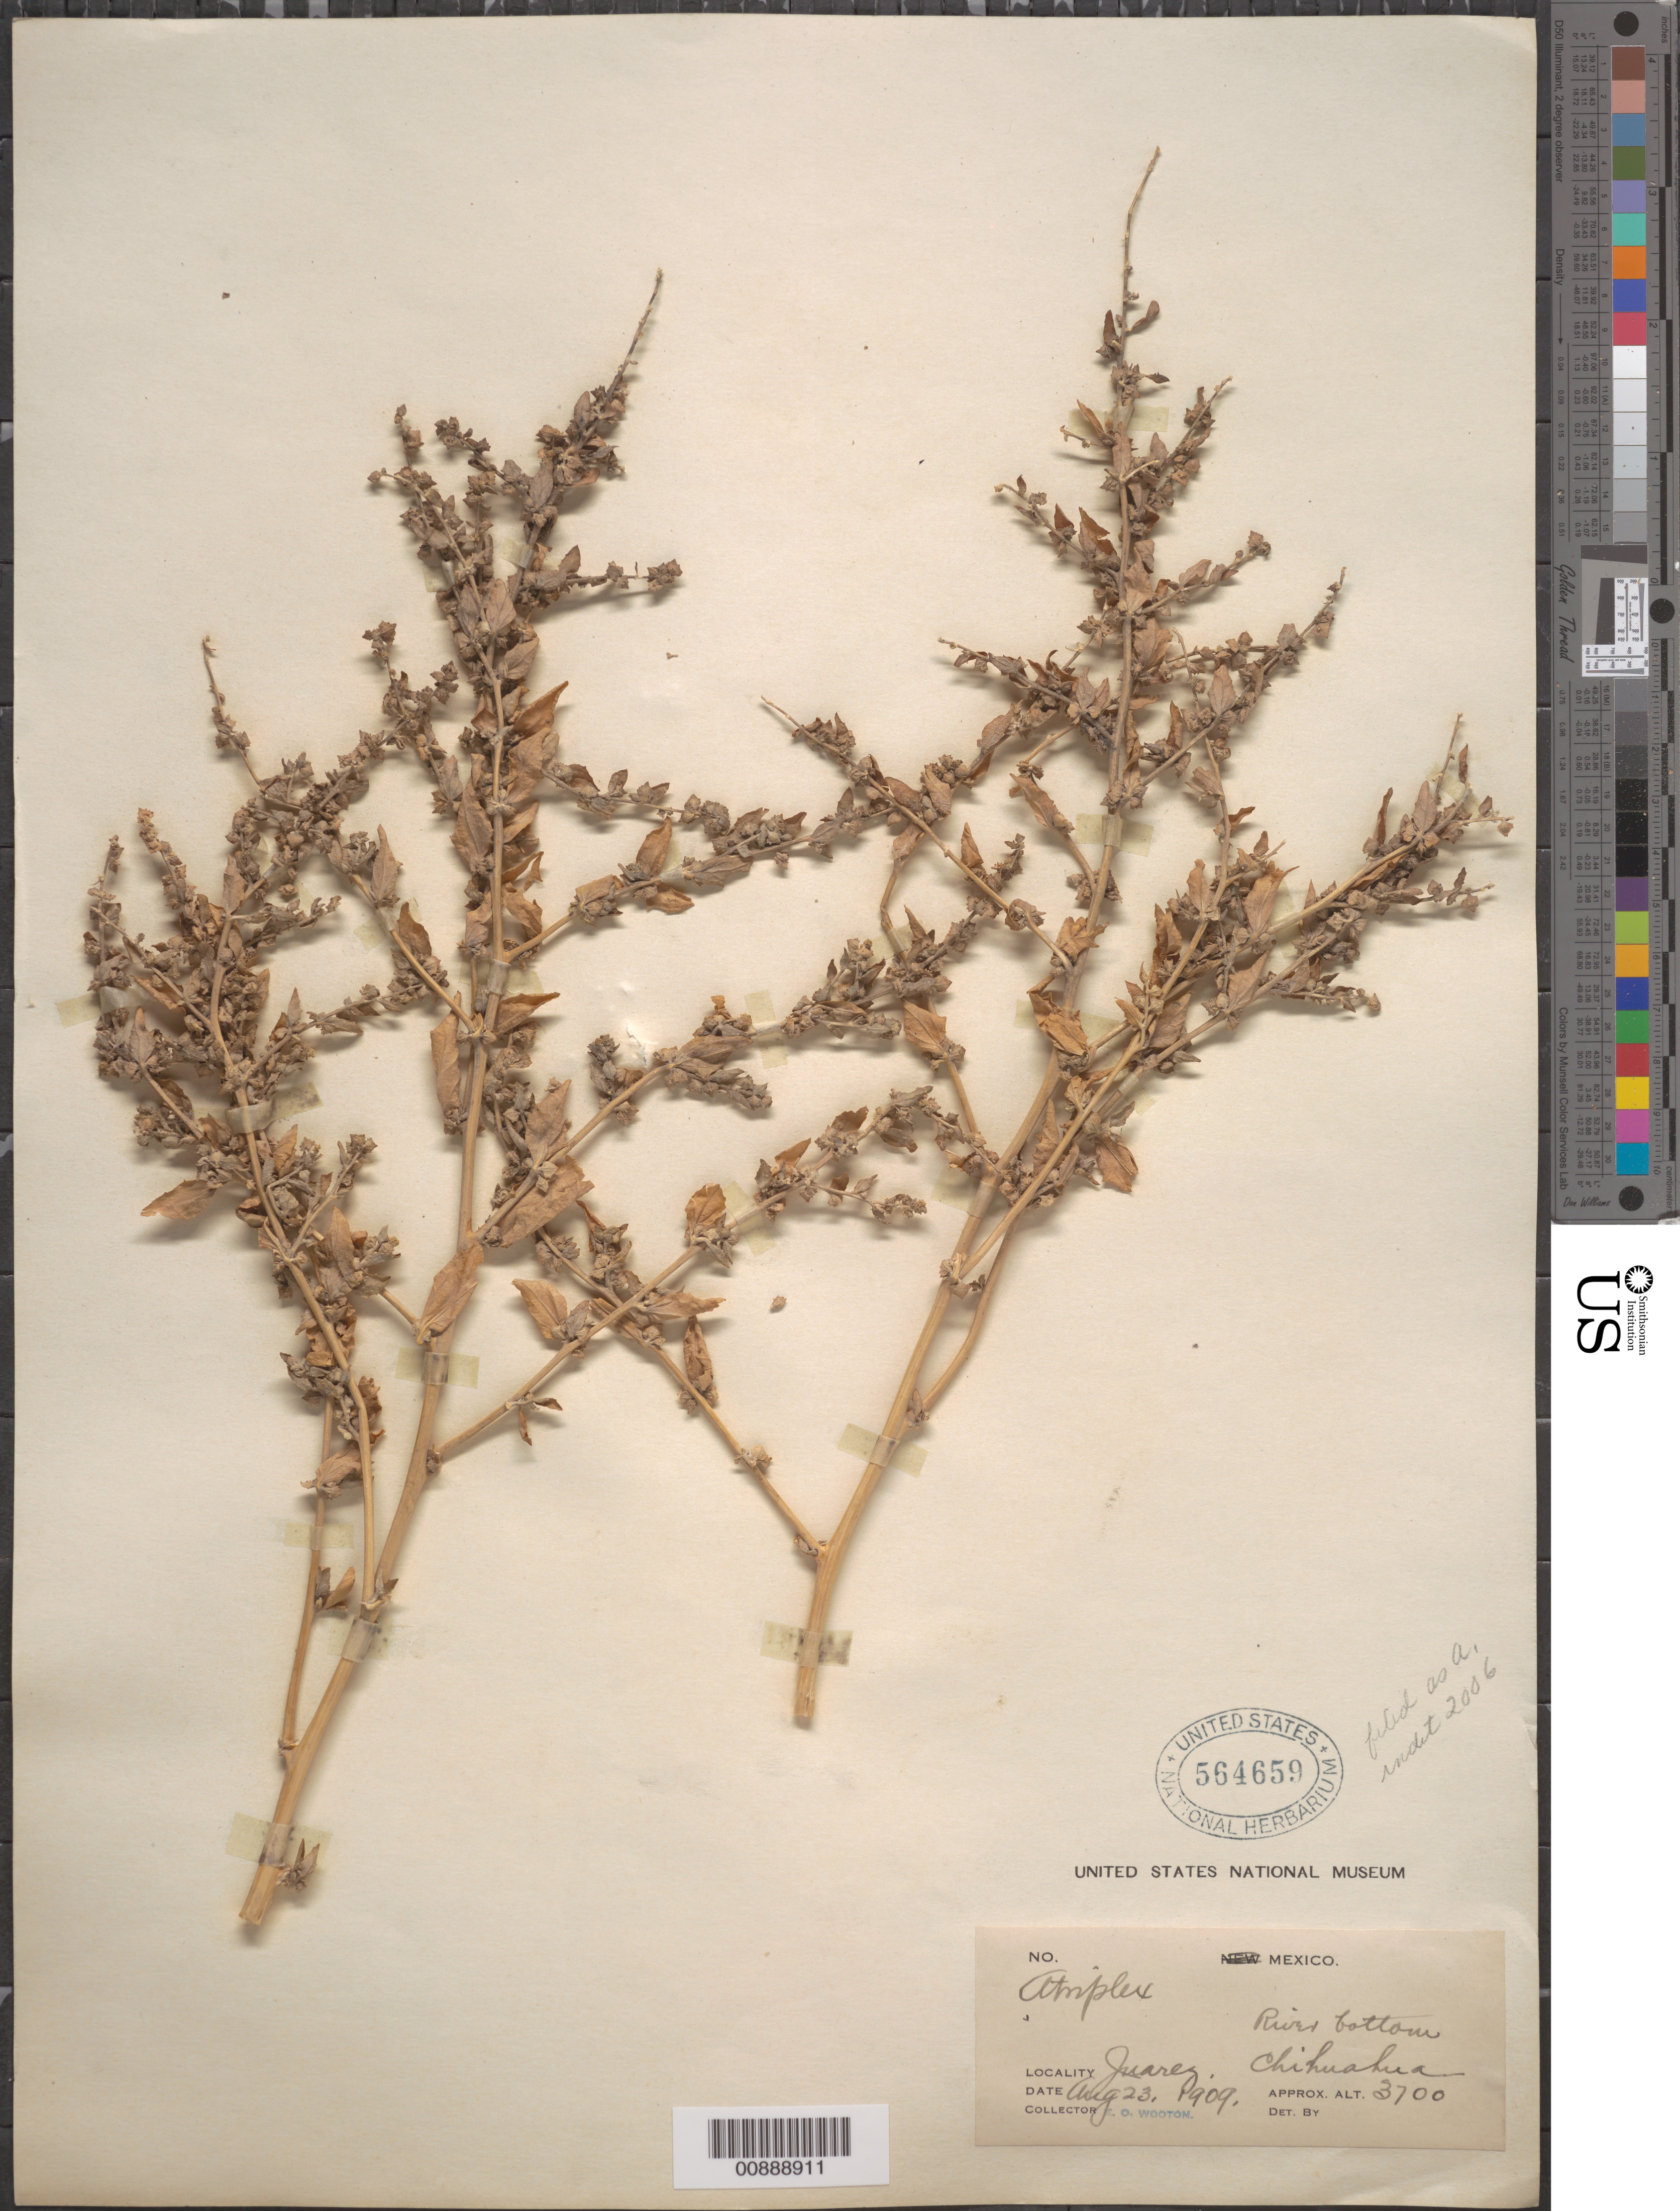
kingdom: Plantae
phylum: Tracheophyta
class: Magnoliopsida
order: Caryophyllales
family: Amaranthaceae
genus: Atriplex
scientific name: Atriplex sp.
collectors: E. O. Wooton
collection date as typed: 23 Aug 1909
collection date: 1909-08-23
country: Mexico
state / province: Chihuahua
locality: Juárez, Chihuahua.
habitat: River bottom.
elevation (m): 1128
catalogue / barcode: US 564659